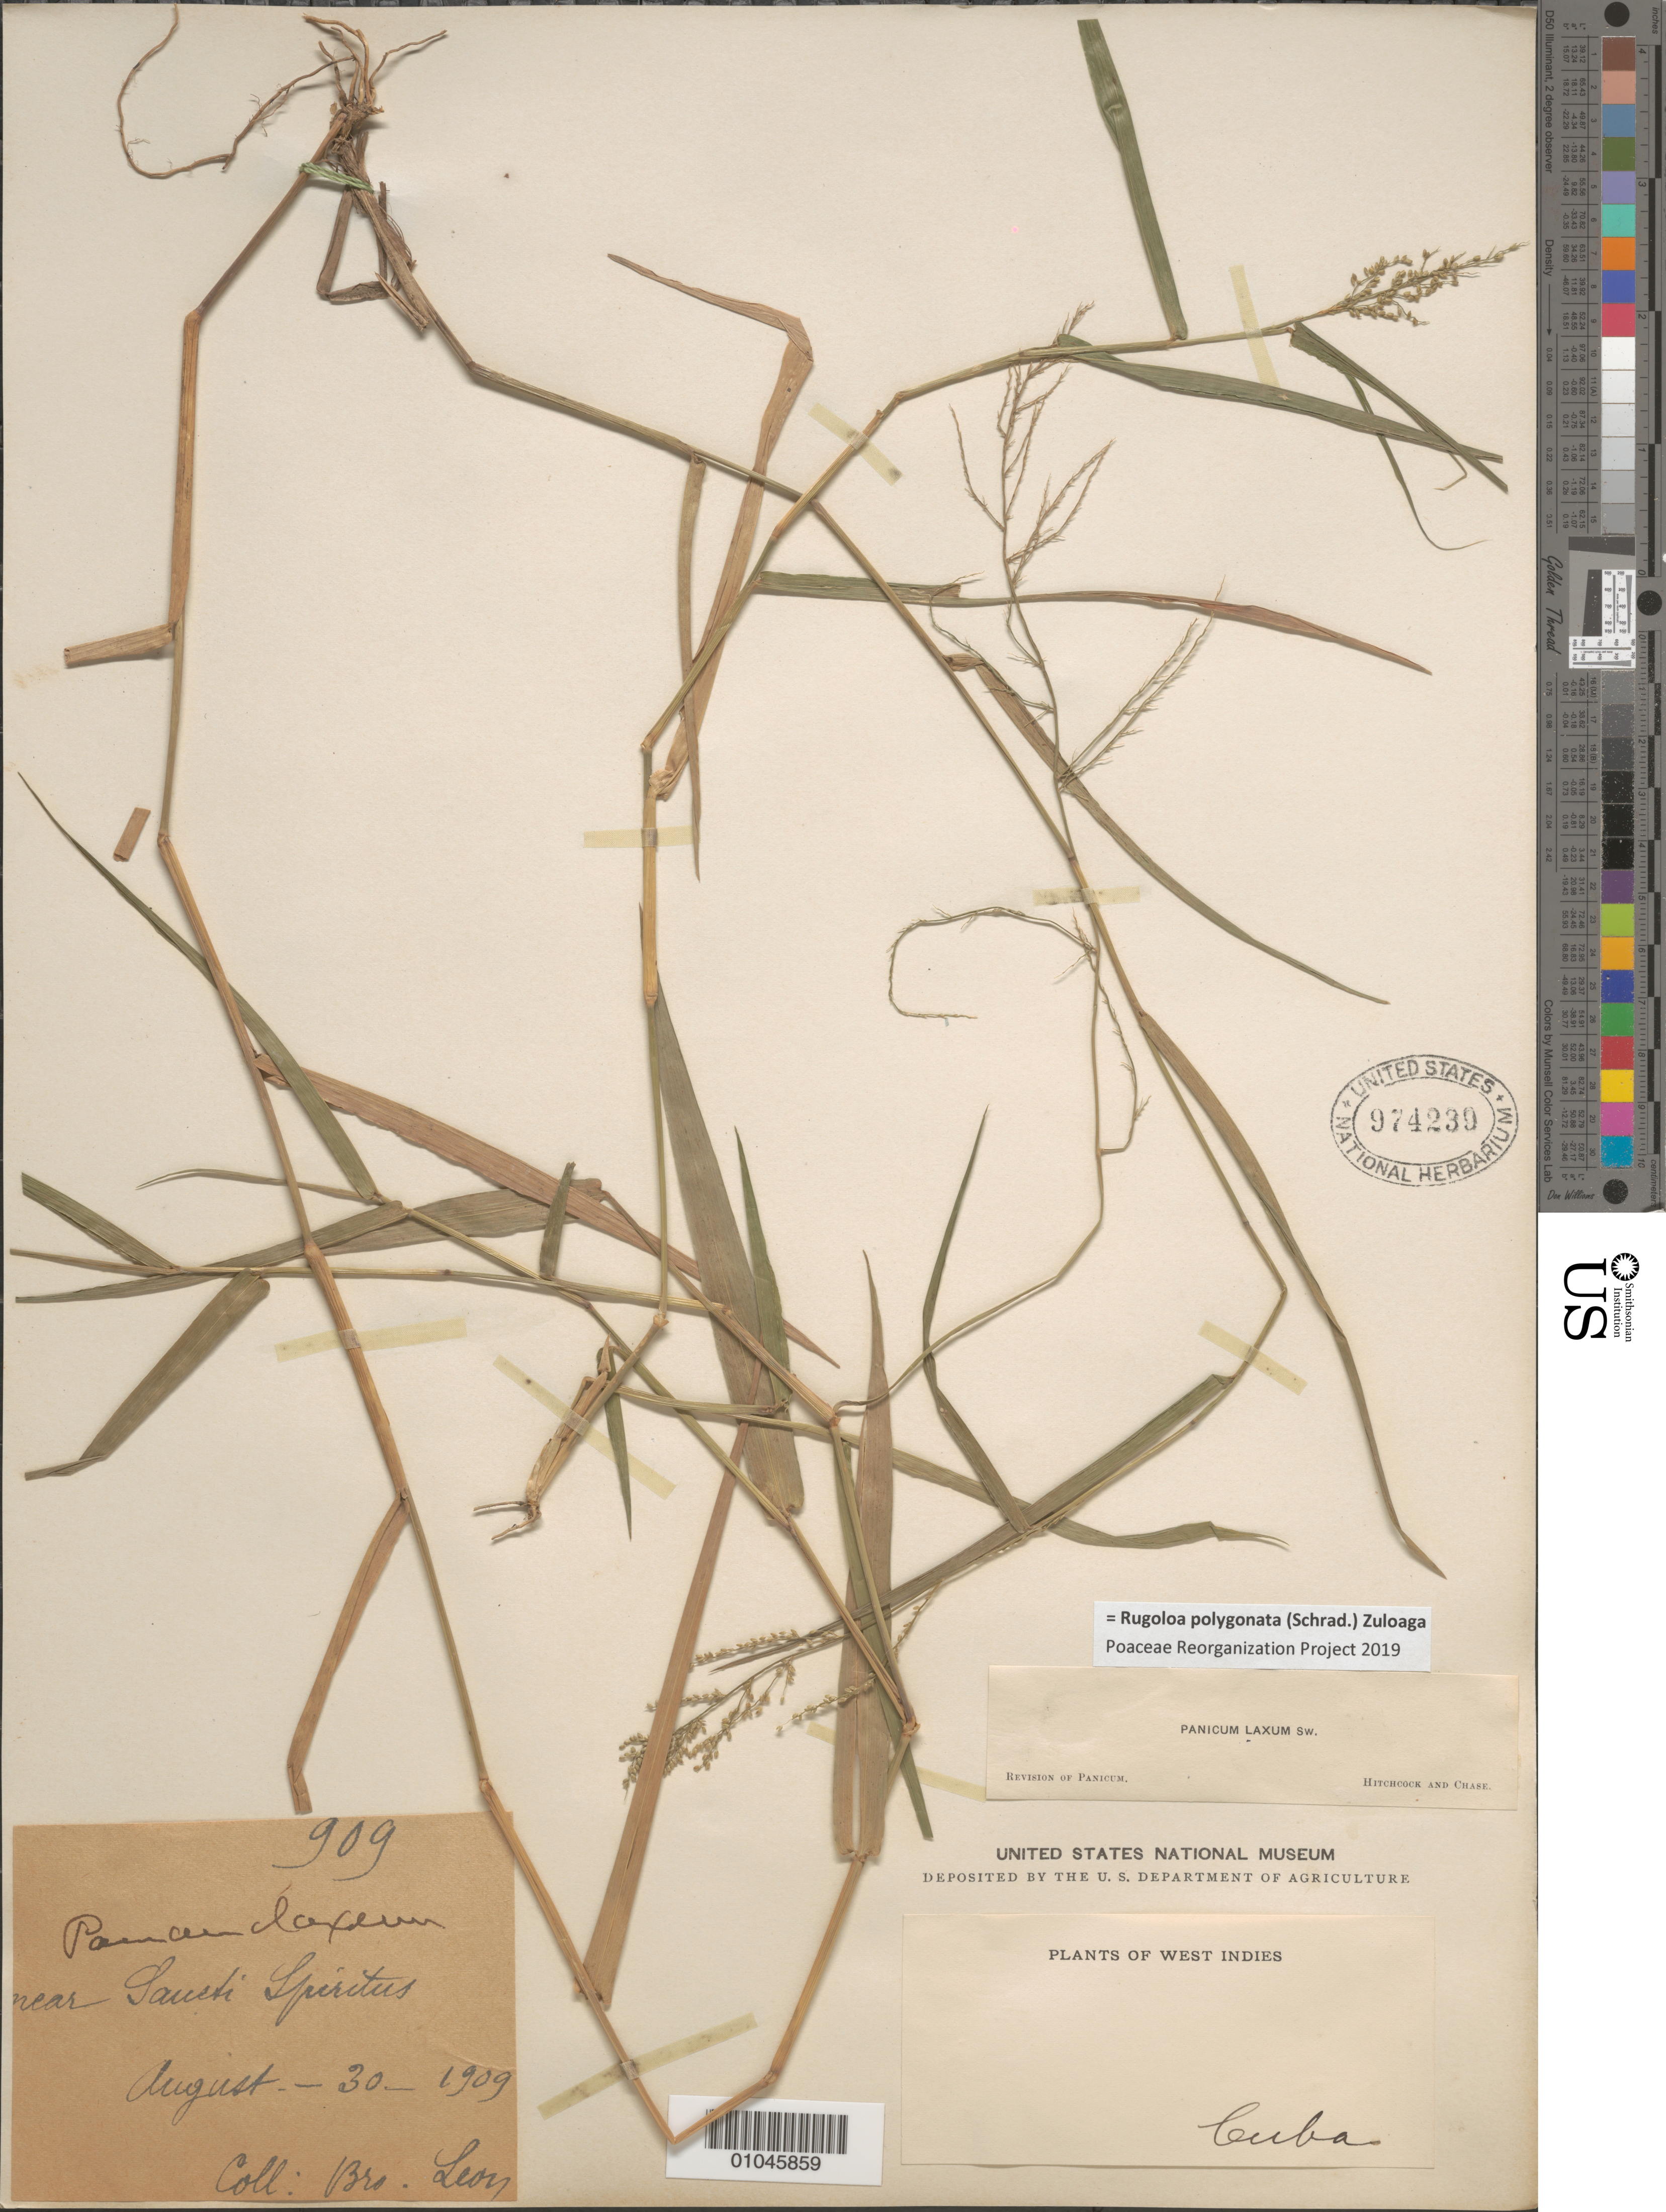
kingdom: Plantae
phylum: Tracheophyta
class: Liliopsida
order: Poales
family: Poaceae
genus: Panicum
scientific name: Panicum boliviense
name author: Hack.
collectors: Bro. León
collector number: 909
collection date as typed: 30 Aug 1909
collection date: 1909-08-30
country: Cuba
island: Cuba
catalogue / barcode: US 974239